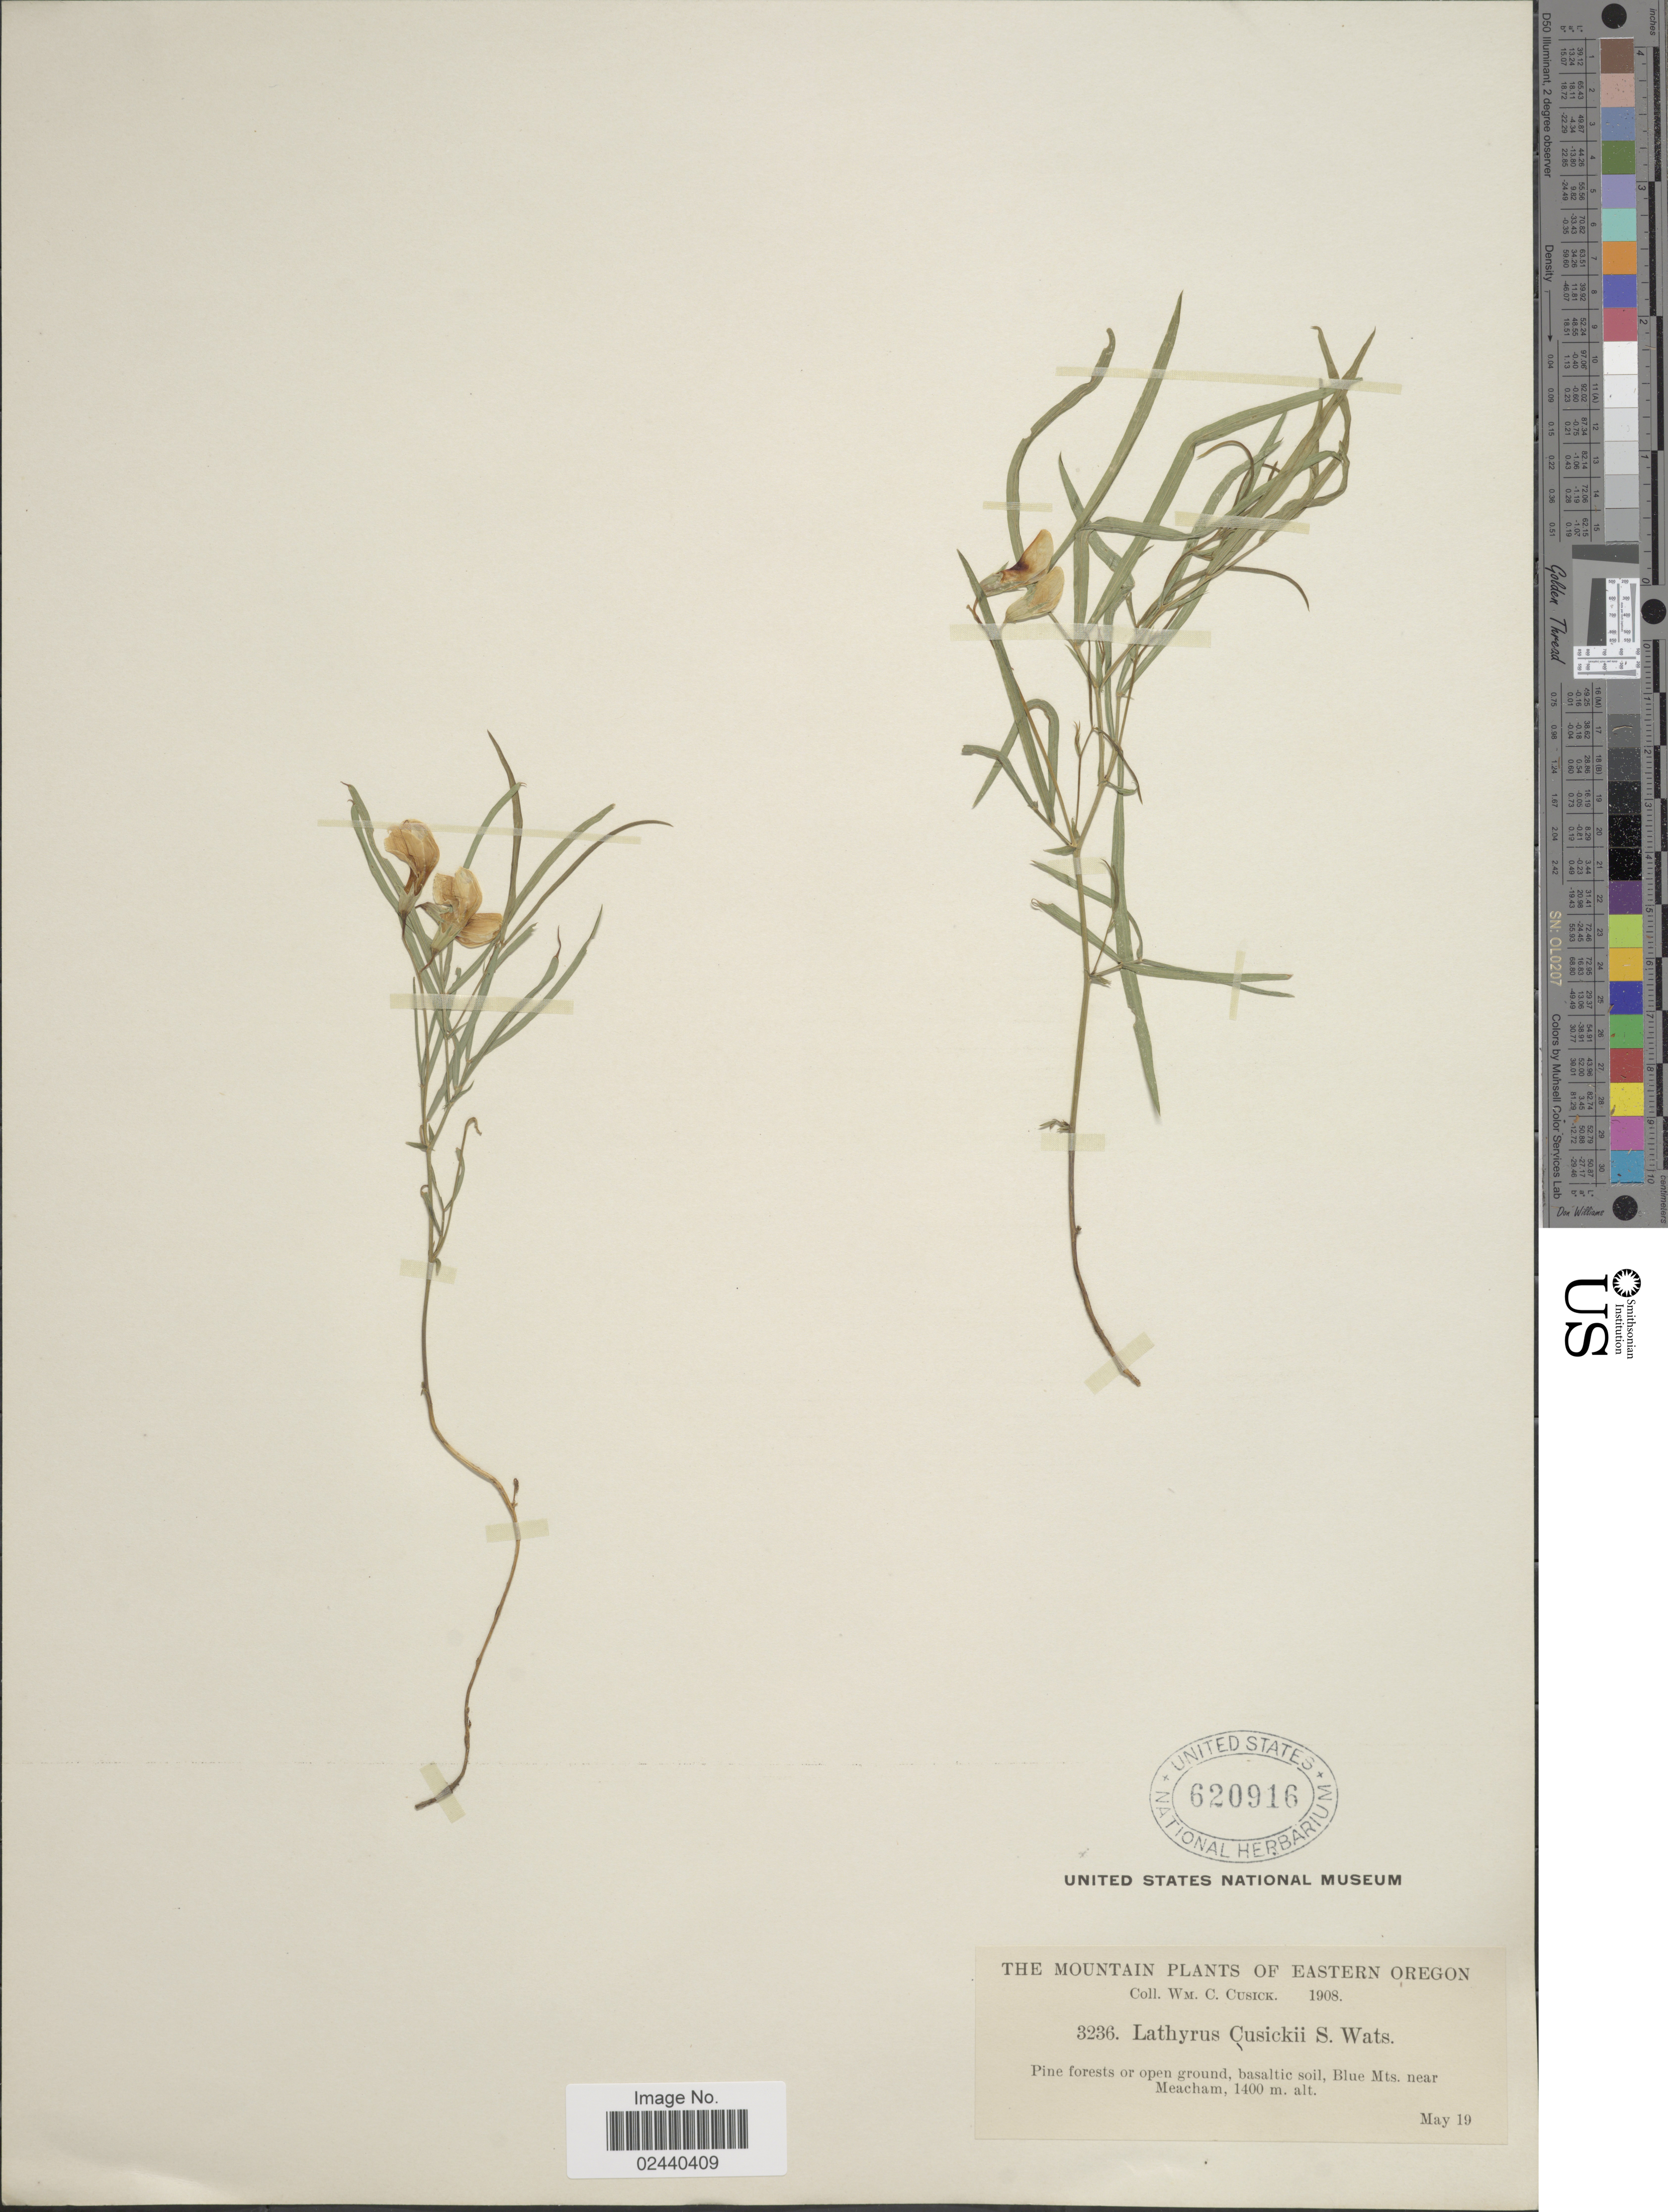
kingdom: Plantae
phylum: Tracheophyta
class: Magnoliopsida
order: Fabales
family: Fabaceae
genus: Lathyrus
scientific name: Lathyrus cusickii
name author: S. Watson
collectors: W. C. Cusick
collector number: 3236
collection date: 1908-05-19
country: United States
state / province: Oregon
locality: The Mountain plants of Eastern Oregon. Pine forests or open ground, basaltic soil, Blue Mts. near Meacham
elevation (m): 1400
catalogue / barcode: US 620916